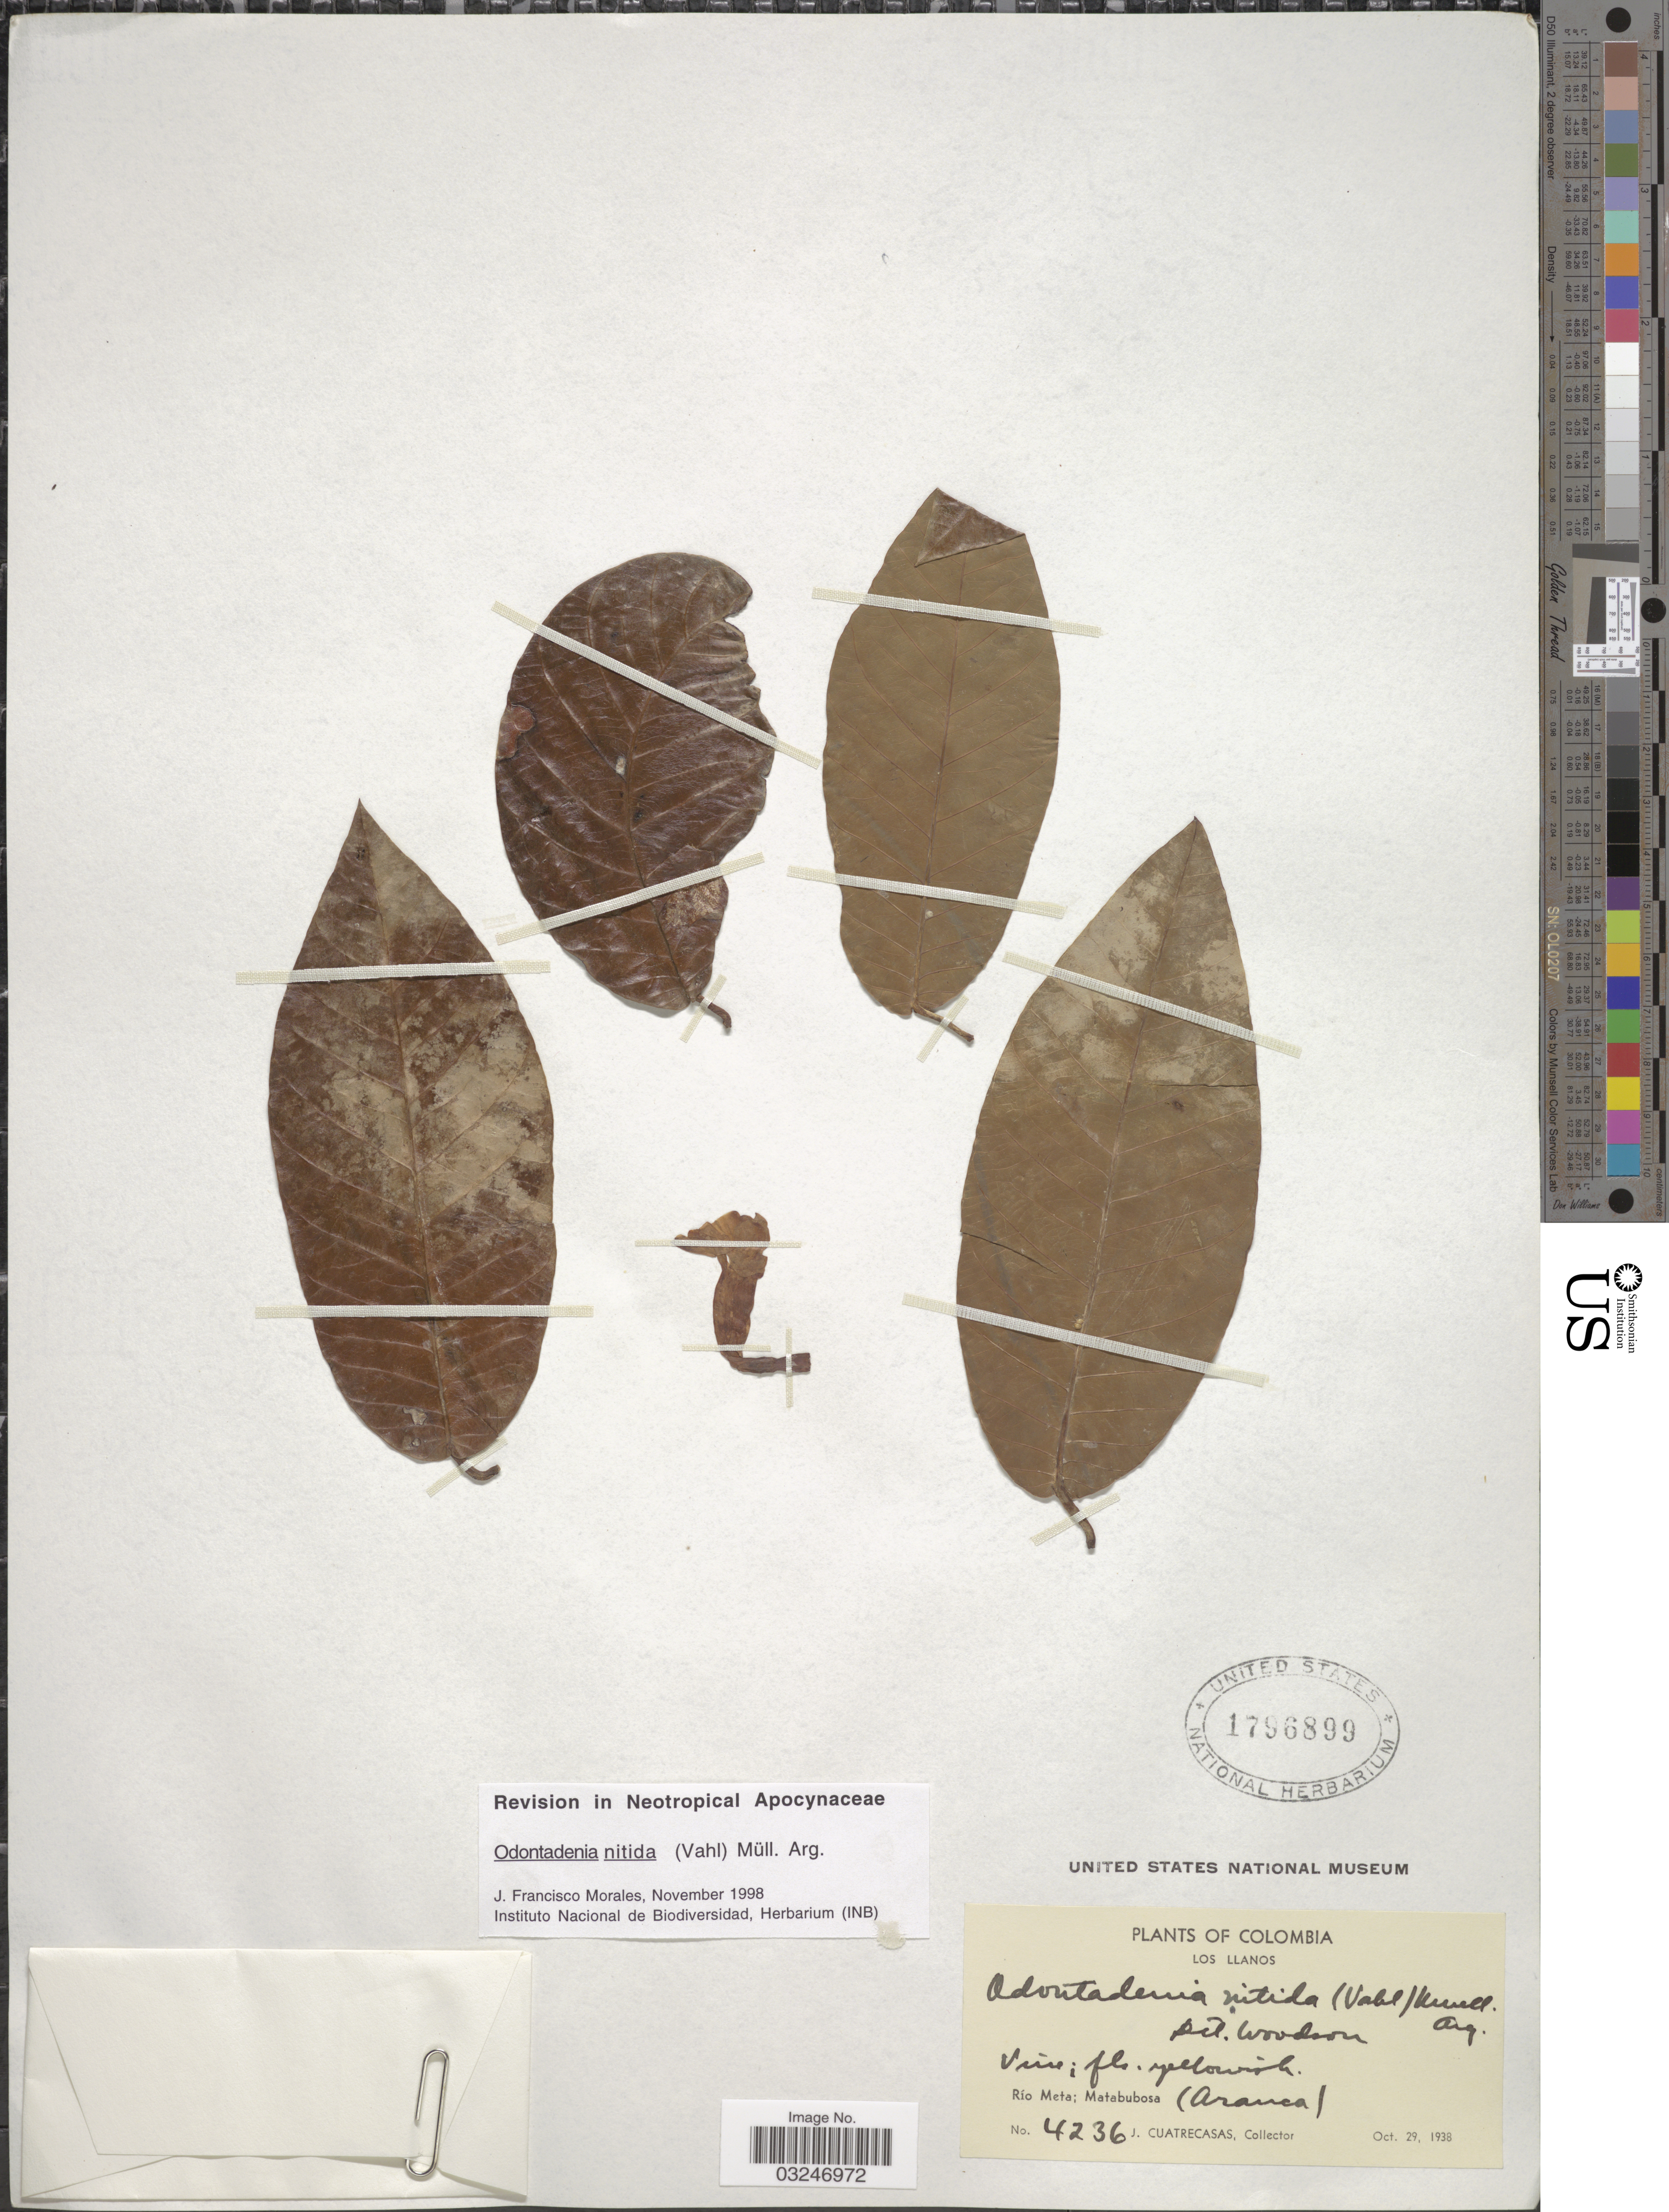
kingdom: Plantae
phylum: Tracheophyta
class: Magnoliopsida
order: Gentianales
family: Apocynaceae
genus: Odontadenia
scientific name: Odontadenia nitida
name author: (Vahl) Müll. Arg.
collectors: J. Cuatrecasas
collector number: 4236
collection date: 1938-10-29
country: Colombia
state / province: Meta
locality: Los Llanos. Río Meta; Matabubosa (Arauca).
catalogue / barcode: US 1796899